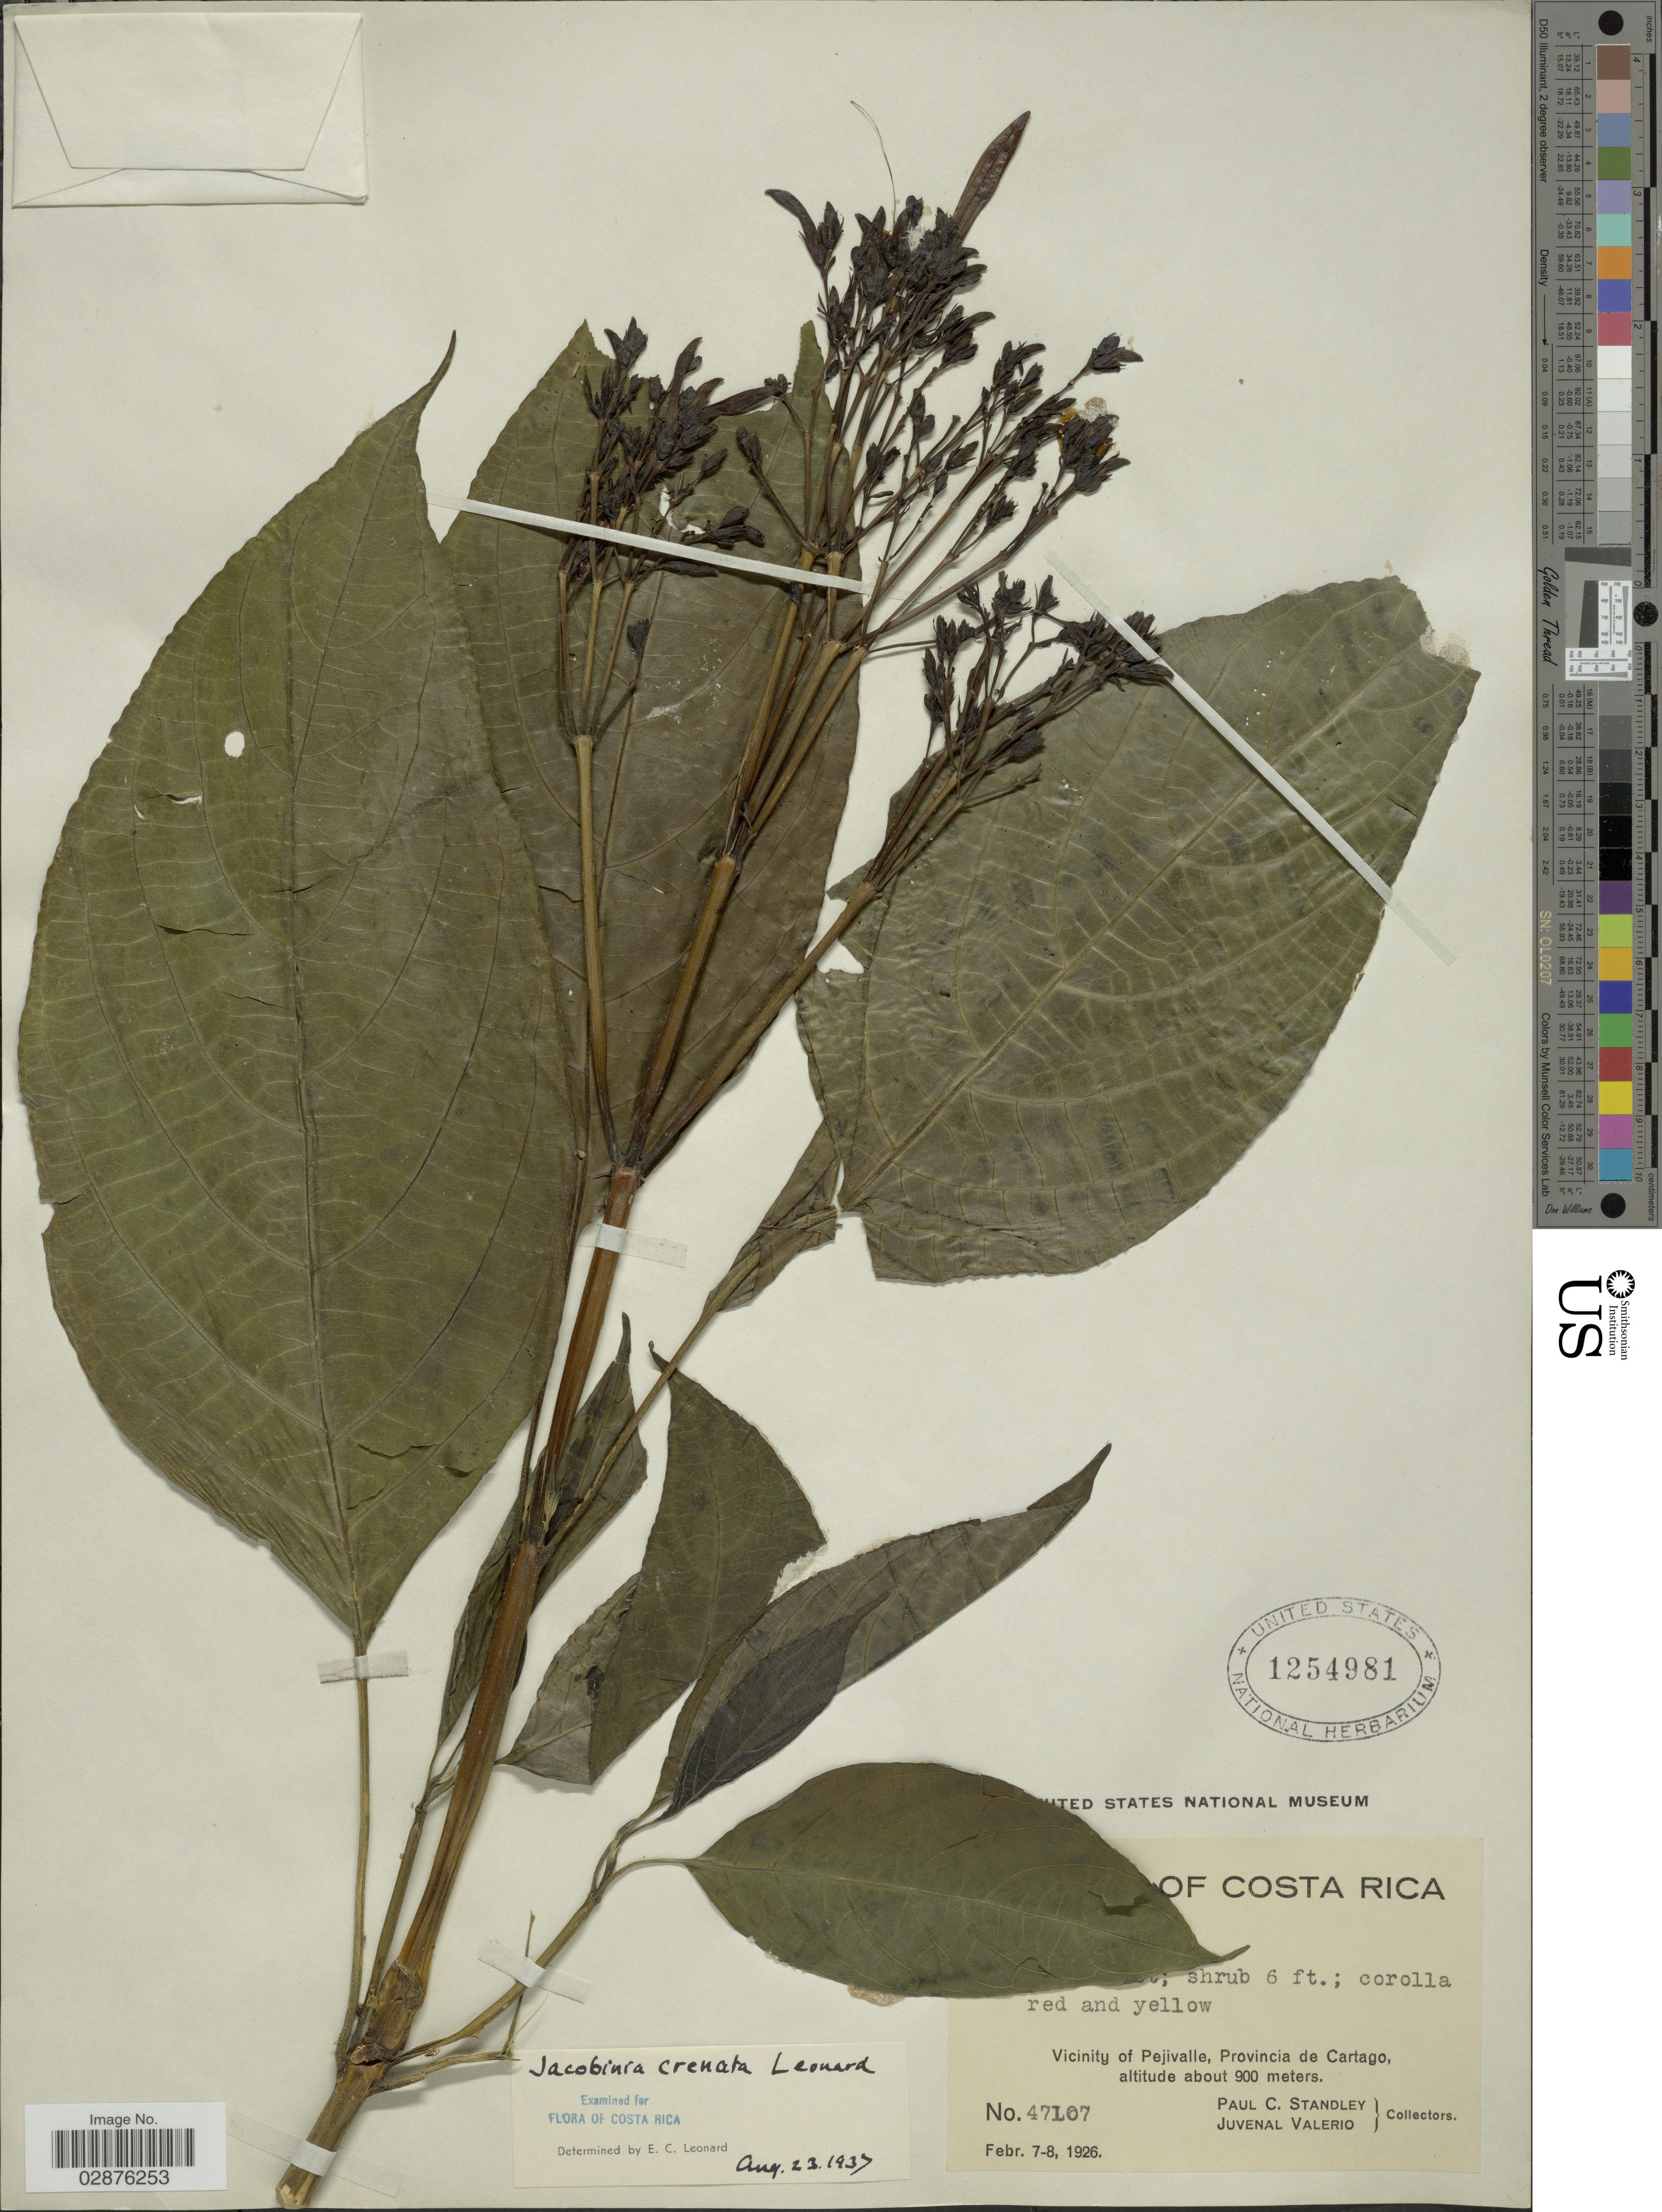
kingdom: Plantae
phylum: Tracheophyta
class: Magnoliopsida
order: Lamiales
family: Acanthaceae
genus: Justicia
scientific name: Justicia crenata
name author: (Leonard) Durkee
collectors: P. C. Standley & J. Valerio R.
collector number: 47107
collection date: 1926-02-07/1926-02-08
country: Costa Rica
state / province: Cartago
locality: Vicinity of Pejivalle.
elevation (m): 900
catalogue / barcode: US 1254981